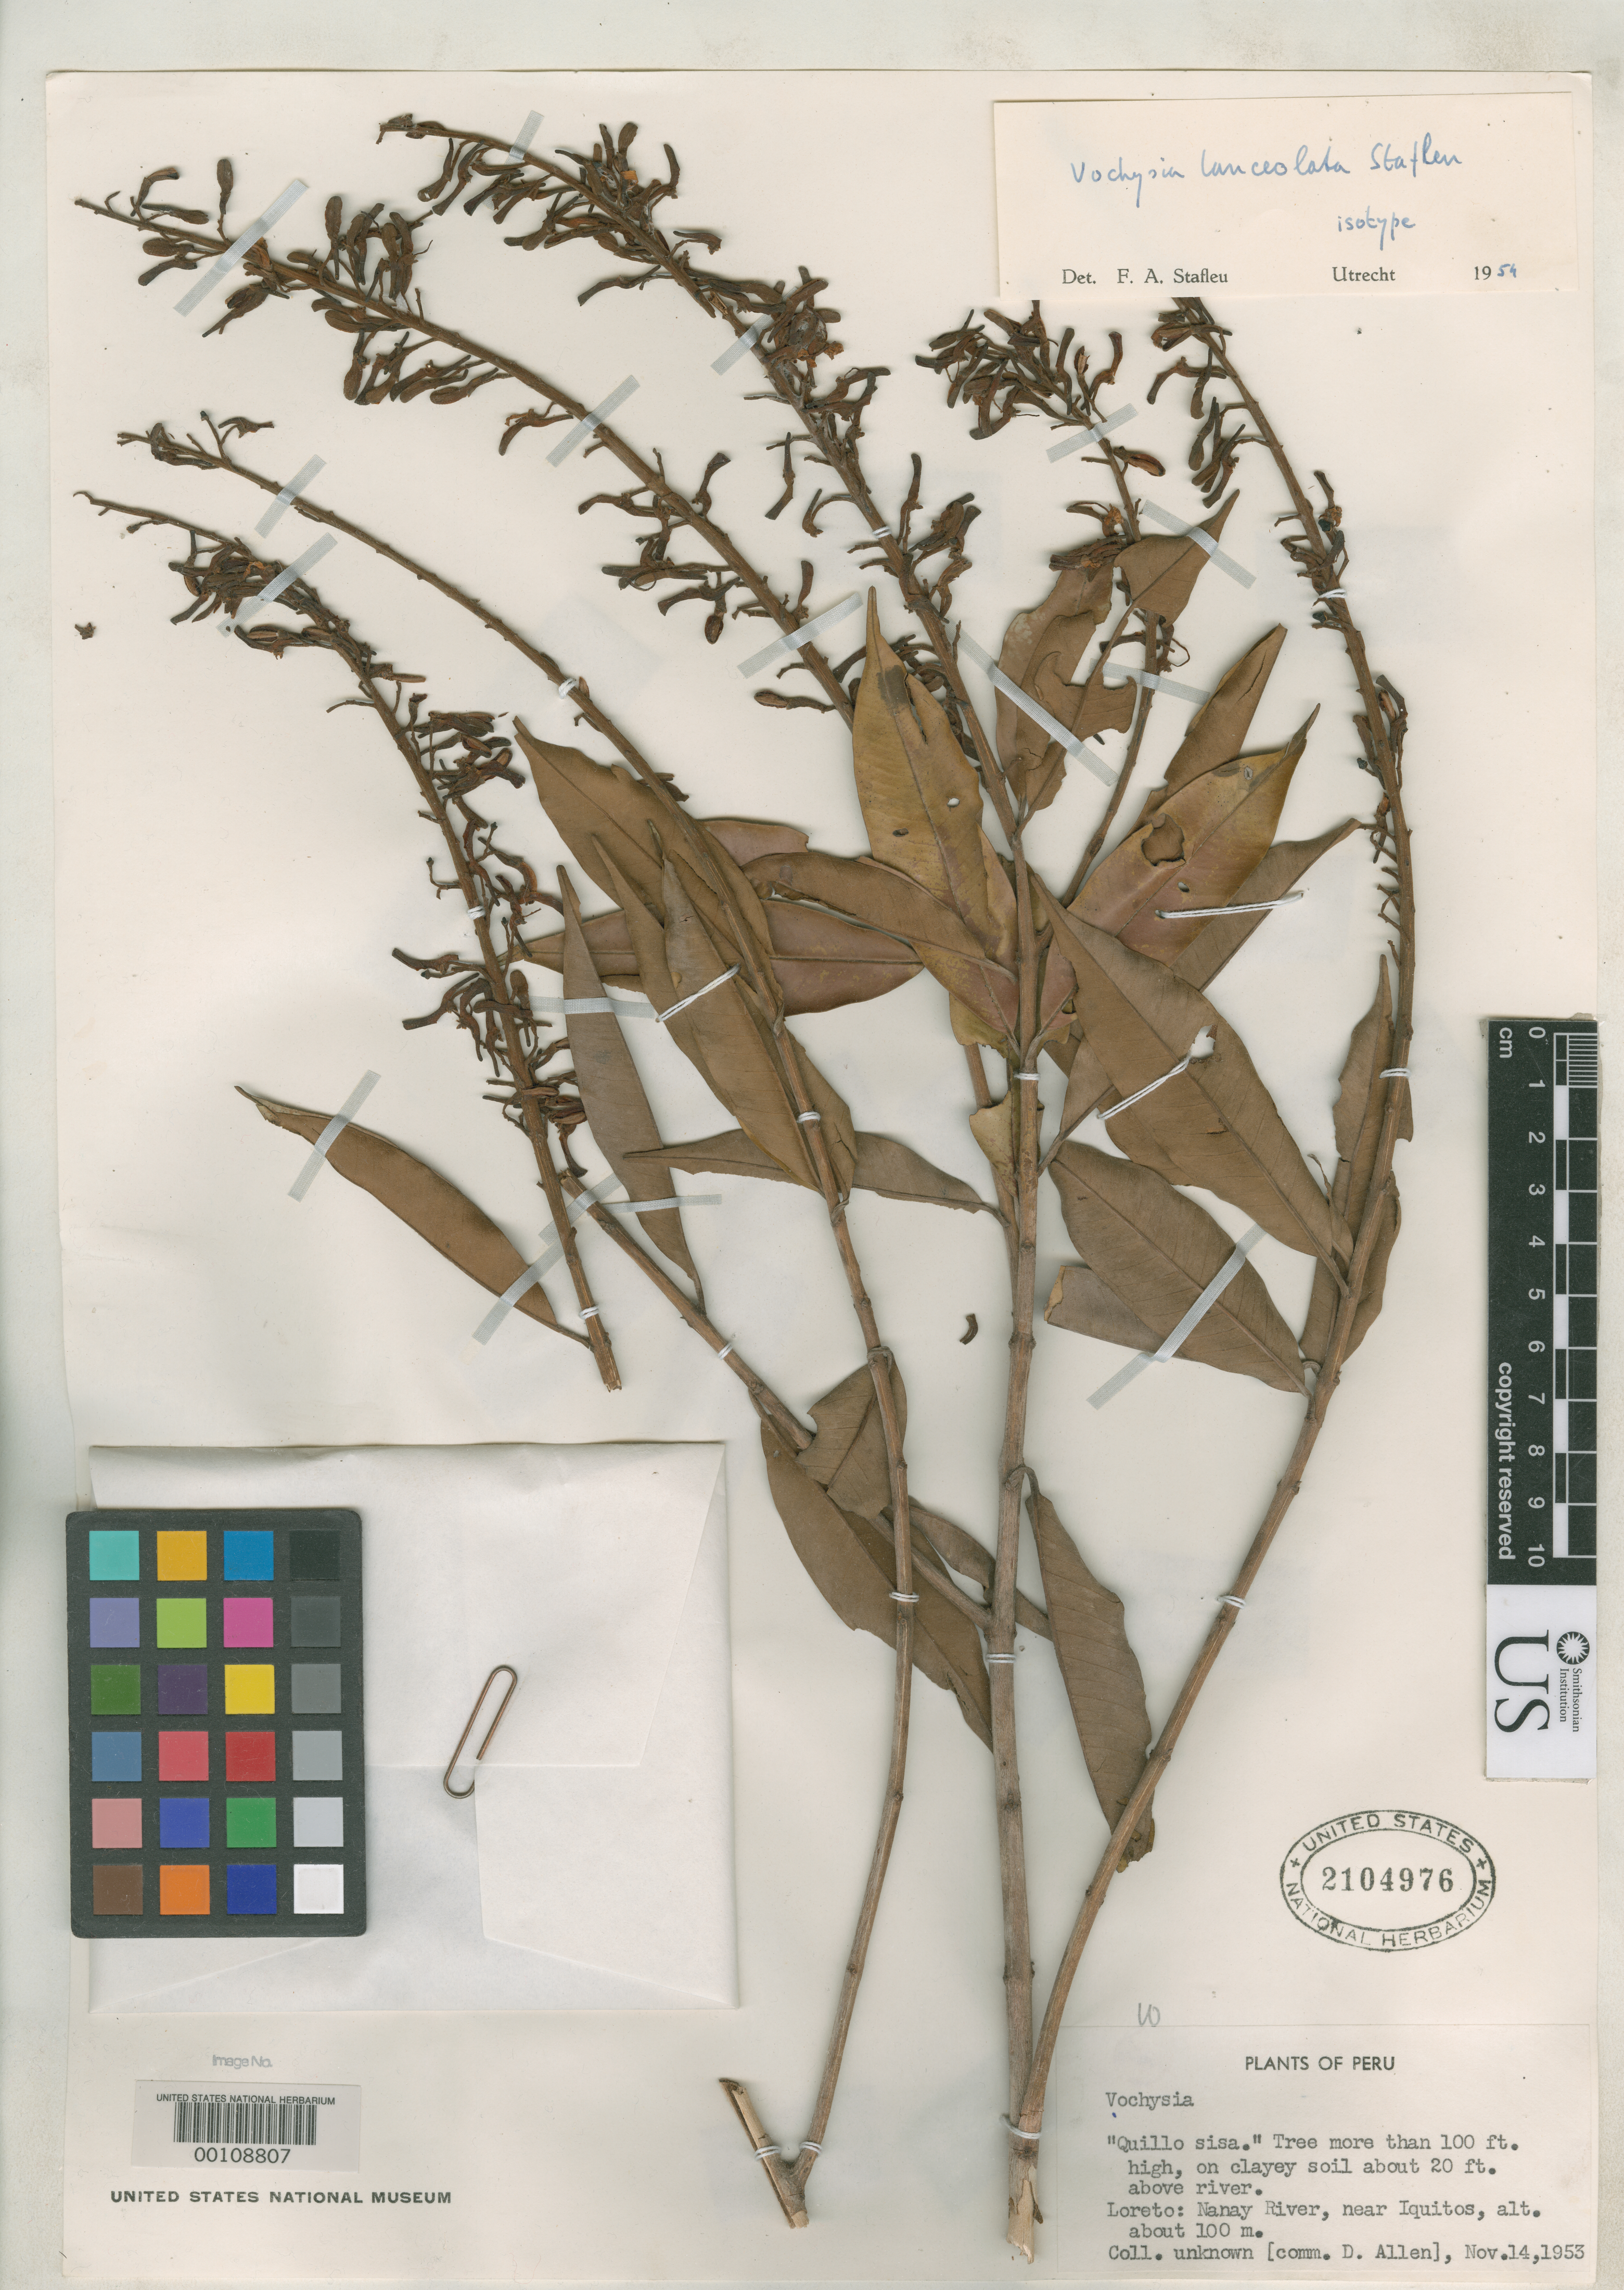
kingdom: Plantae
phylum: Tracheophyta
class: Magnoliopsida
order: Myrtales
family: Vochysiaceae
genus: Vochysia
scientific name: Vochysia lanceolata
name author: Stafleu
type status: Isotype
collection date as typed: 14 Nov 1953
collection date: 1953-11-14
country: Peru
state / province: Loreto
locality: Nanay River near Iquitos.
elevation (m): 100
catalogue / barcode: US 2104976